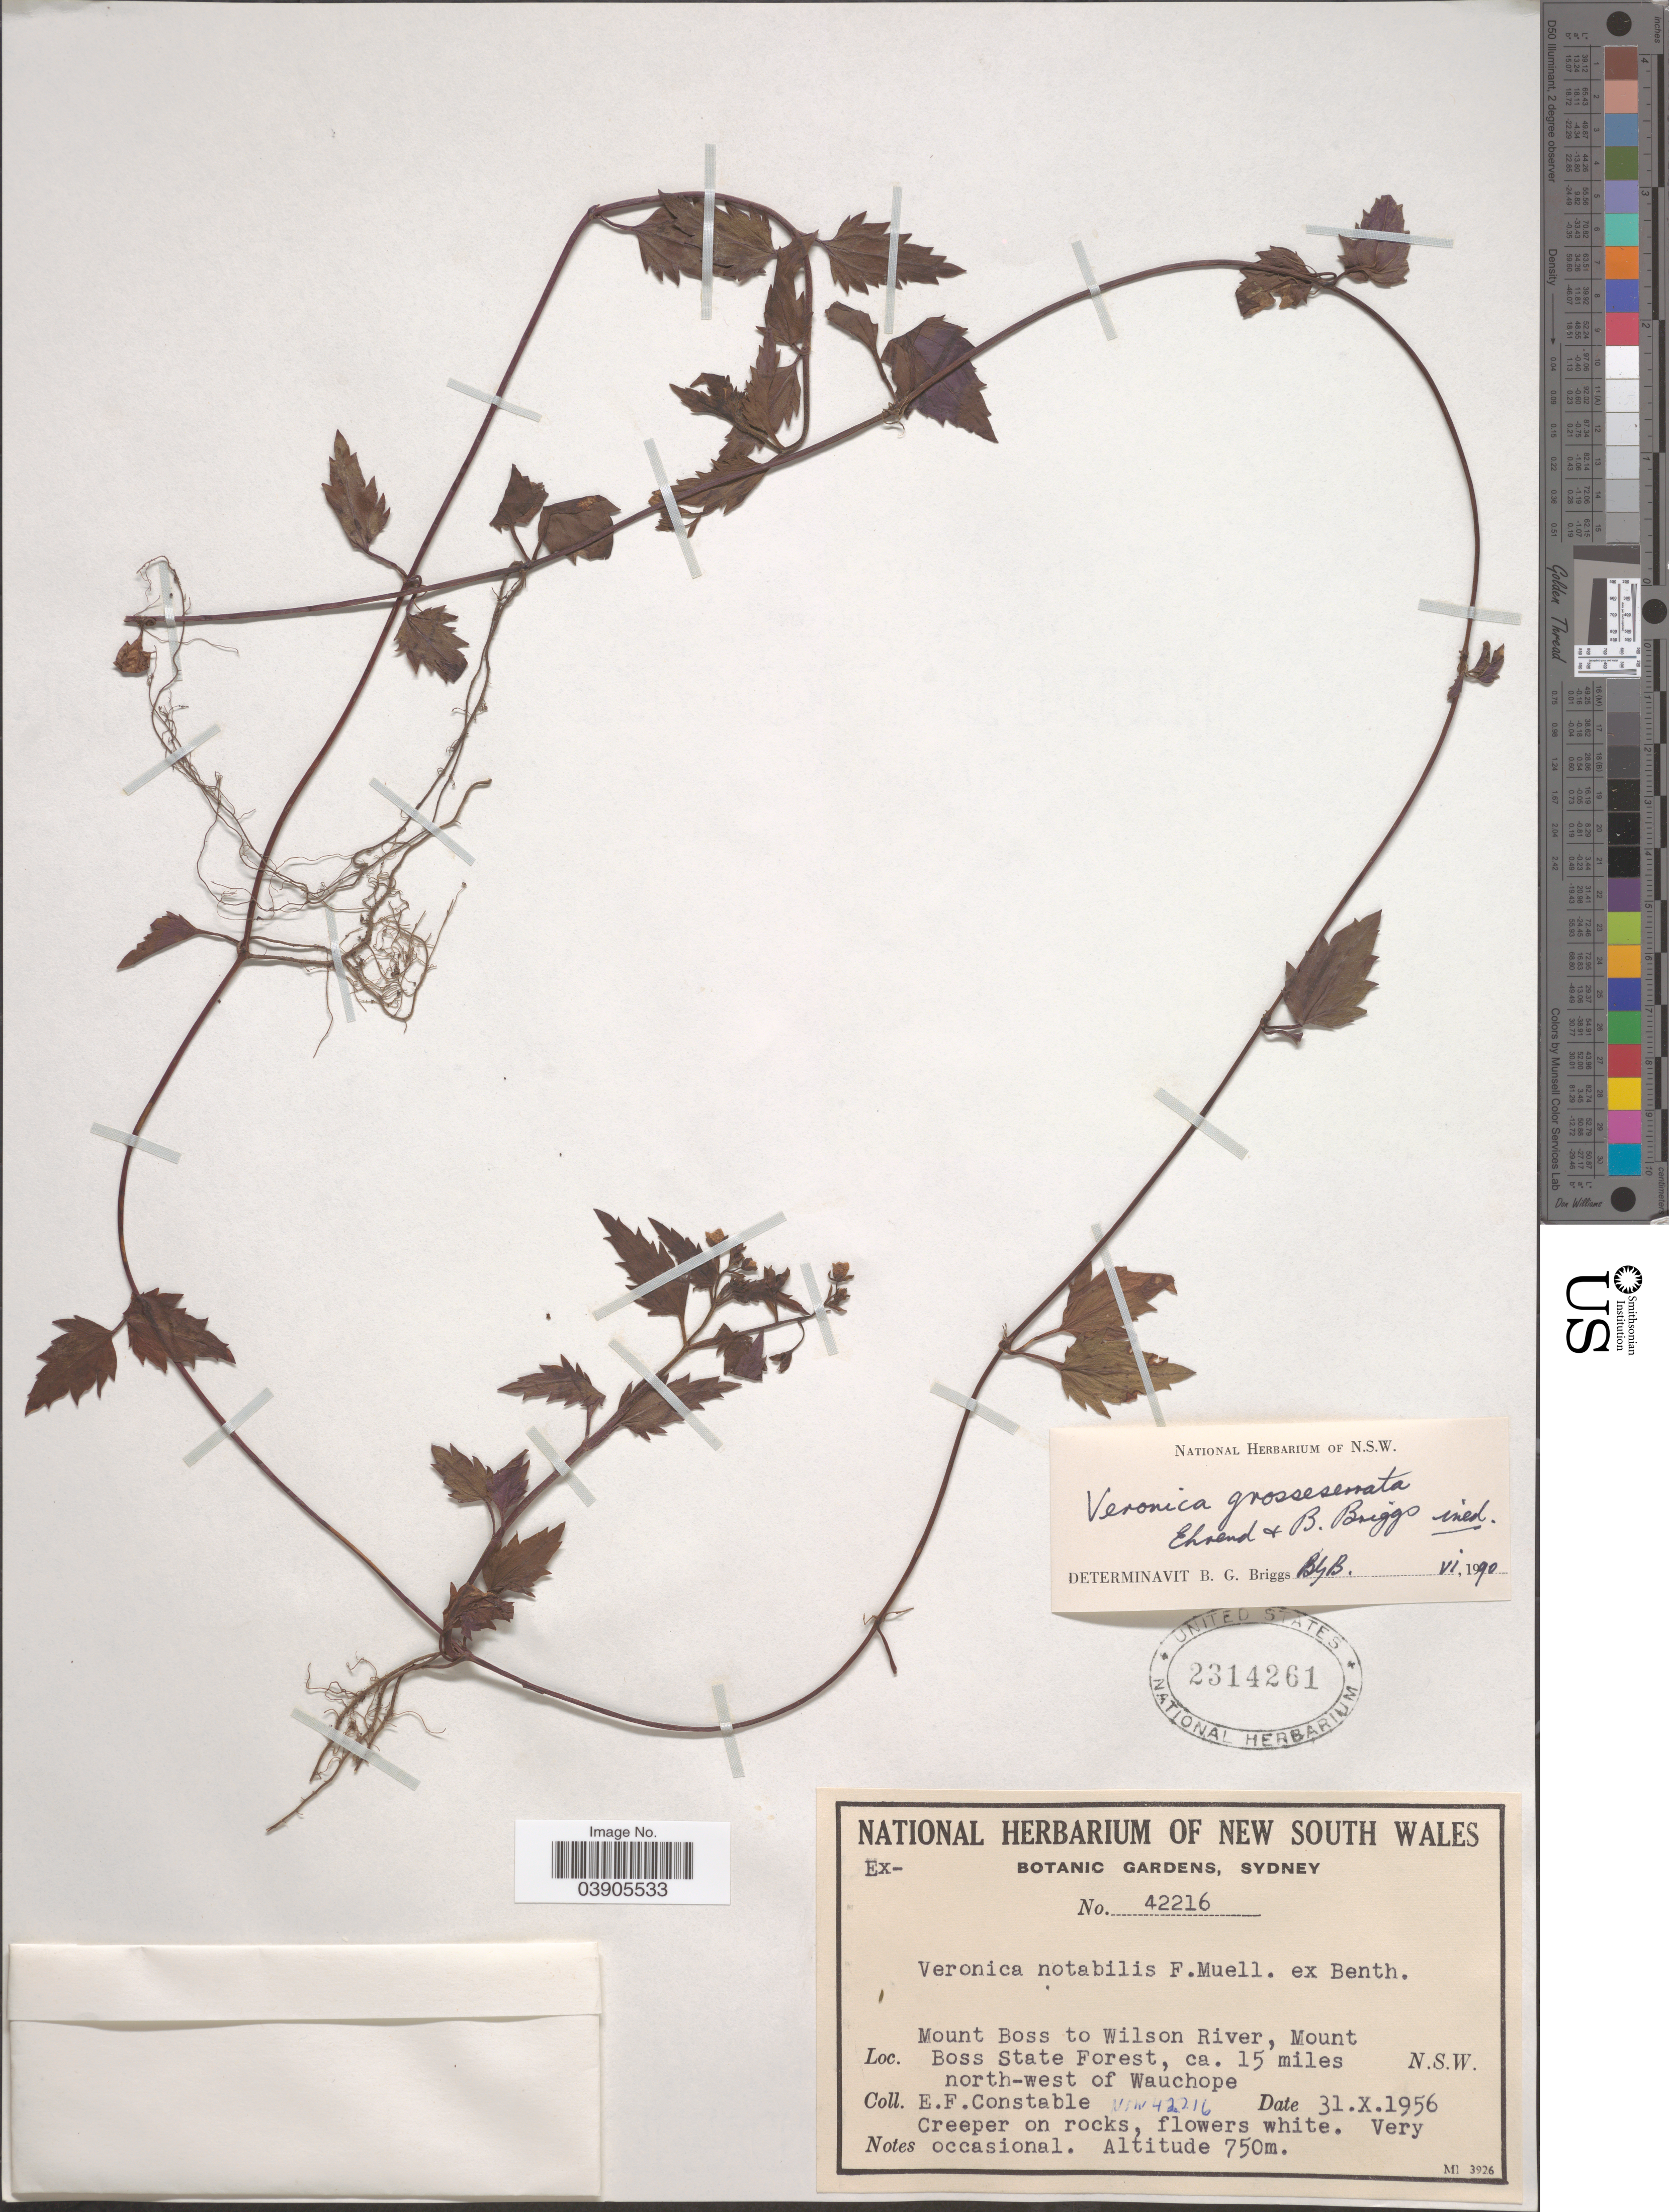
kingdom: Plantae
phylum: Tracheophyta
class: Magnoliopsida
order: Lamiales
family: Plantaginaceae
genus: Veronica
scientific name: Veronica notabilis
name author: F. Muell. ex Benth.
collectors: E. F. Constable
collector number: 42216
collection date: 1956-10-31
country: Australia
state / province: New South Wales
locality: Mount Boss to Wilson River, Mount Boss State Forest, ca. 15 miles north-west of Wauchope.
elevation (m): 750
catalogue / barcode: US 2314261